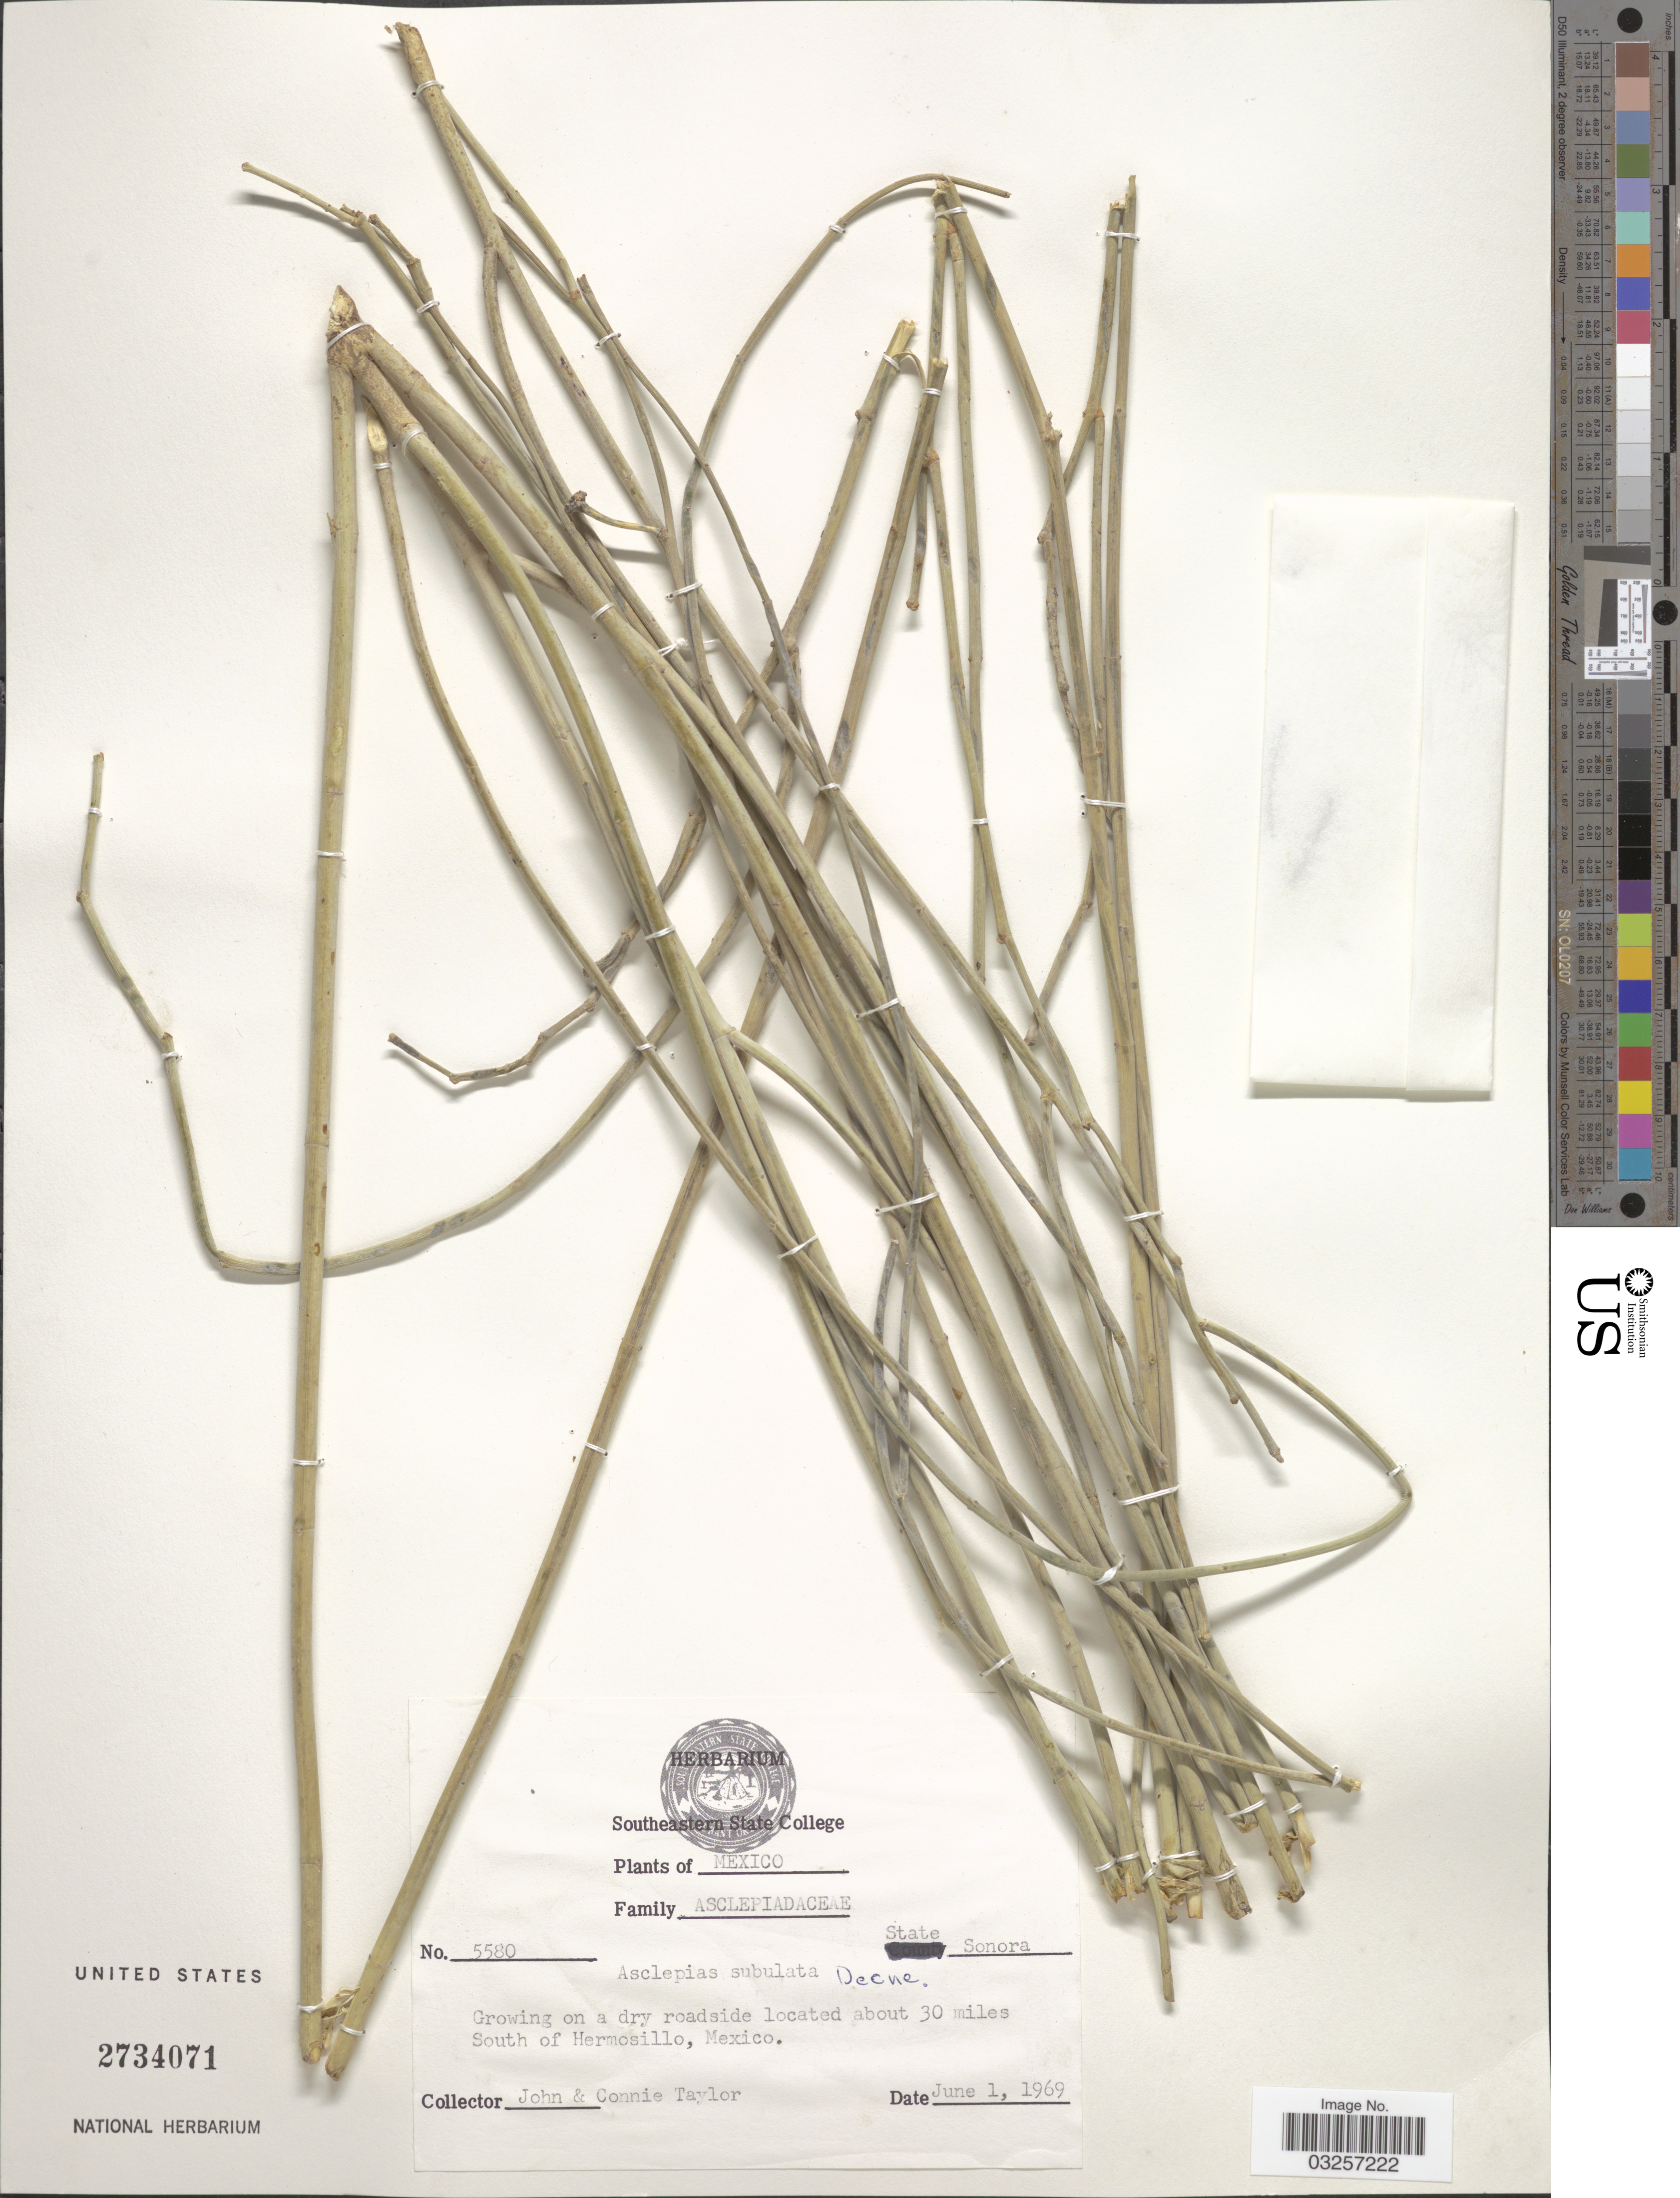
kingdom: Plantae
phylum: Tracheophyta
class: Magnoliopsida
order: Gentianales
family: Apocynaceae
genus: Asclepias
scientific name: Asclepias subulata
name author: Decne.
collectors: J. Taylor & C. Taylor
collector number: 5580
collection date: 1969-06-01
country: Mexico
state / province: Sonora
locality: Growing on a dry roadside located about 30 miles South of Hermosillo.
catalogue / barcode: US 2734071